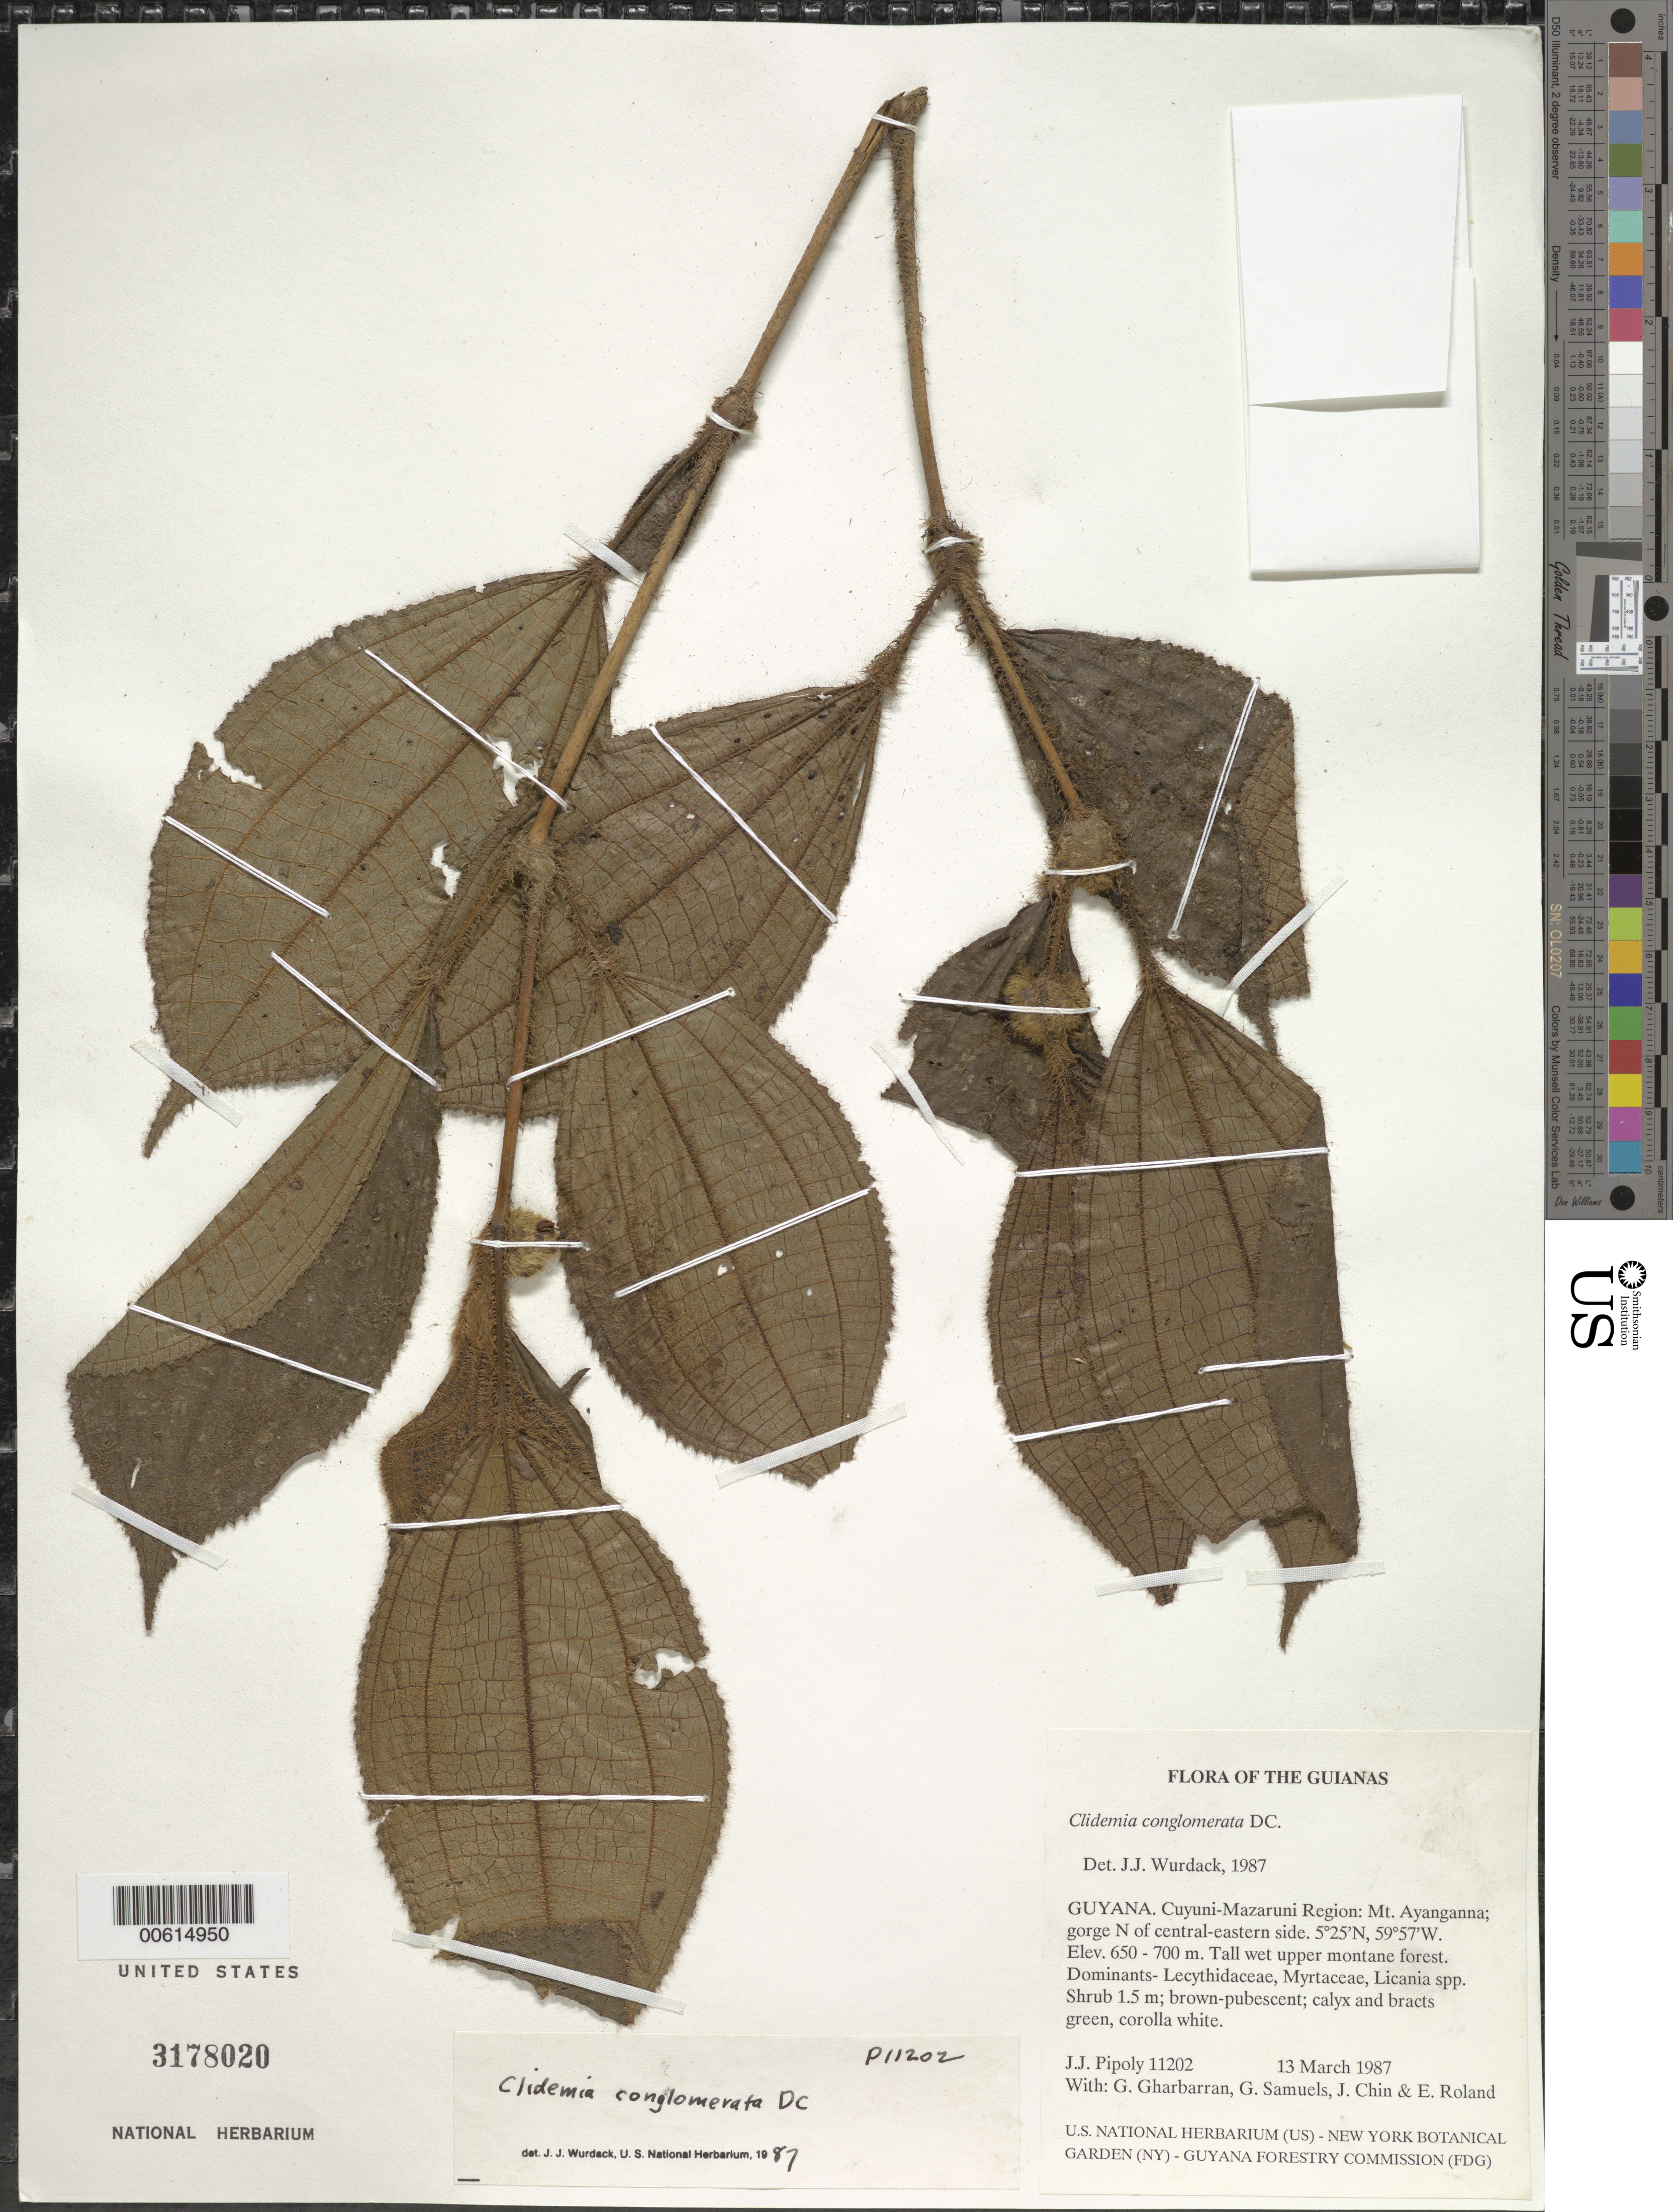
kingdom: Plantae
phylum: Tracheophyta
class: Magnoliopsida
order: Myrtales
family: Melastomataceae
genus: Clidemia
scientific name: Clidemia conglomerata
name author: DC.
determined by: Wurdack, John J., (US), US (UNITED STATES)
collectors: J. J. Pipoly, G. Gharbarran, G. Samuels, J. Chin & E. Roland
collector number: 11202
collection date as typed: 13 March 1987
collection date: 1987-03-13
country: Guyana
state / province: Cuyuni-Mazaruni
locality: Mt. Ayanganna; gorge N of central-eastern side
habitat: Tall wet upper montane forest. Dominants: Lecythidaceae, Myrtaceae, Licania spp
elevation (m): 650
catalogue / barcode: US 3178020